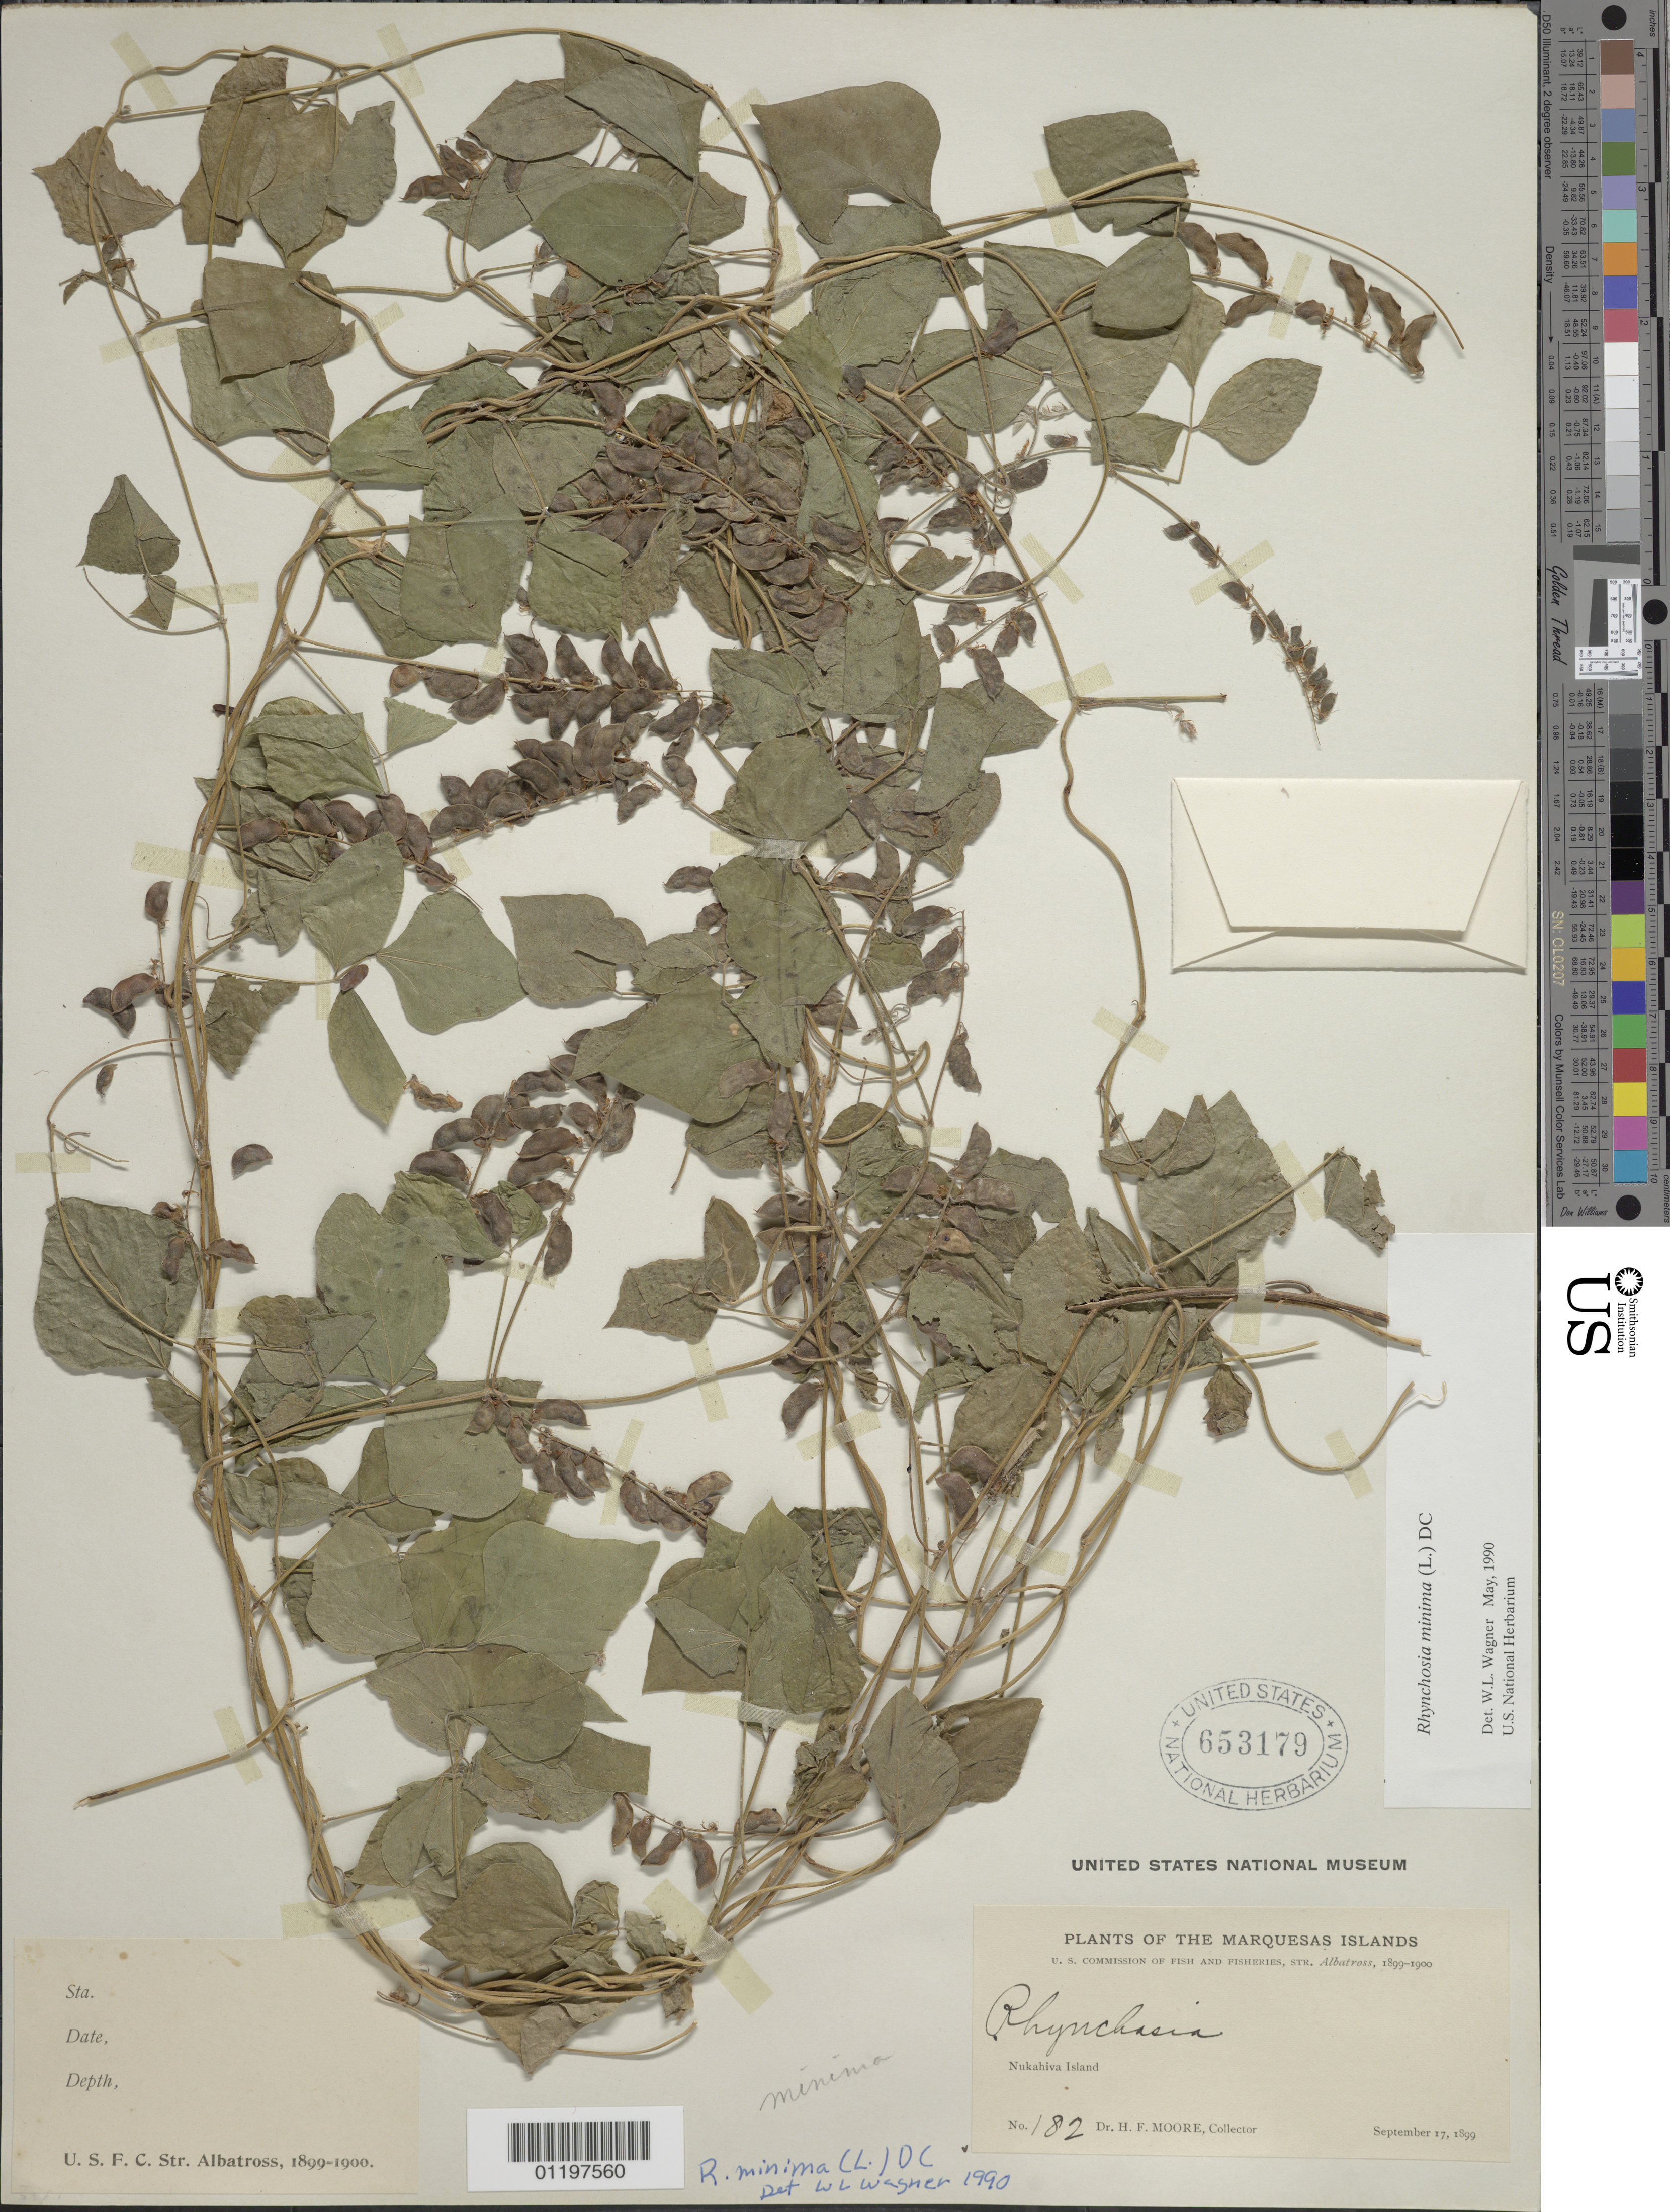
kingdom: Plantae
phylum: Tracheophyta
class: Magnoliopsida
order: Fabales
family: Fabaceae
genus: Rhynchosia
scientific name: Rhynchosia minima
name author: (L.) DC.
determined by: Wagner, W. L., (BOT), Smithsonian Institution - National Museum of Natural History (UNITED STATES)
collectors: H. F. Moore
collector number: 182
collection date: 1899-09-17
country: French Polynesia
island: Nuku Hiva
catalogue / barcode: US 653179